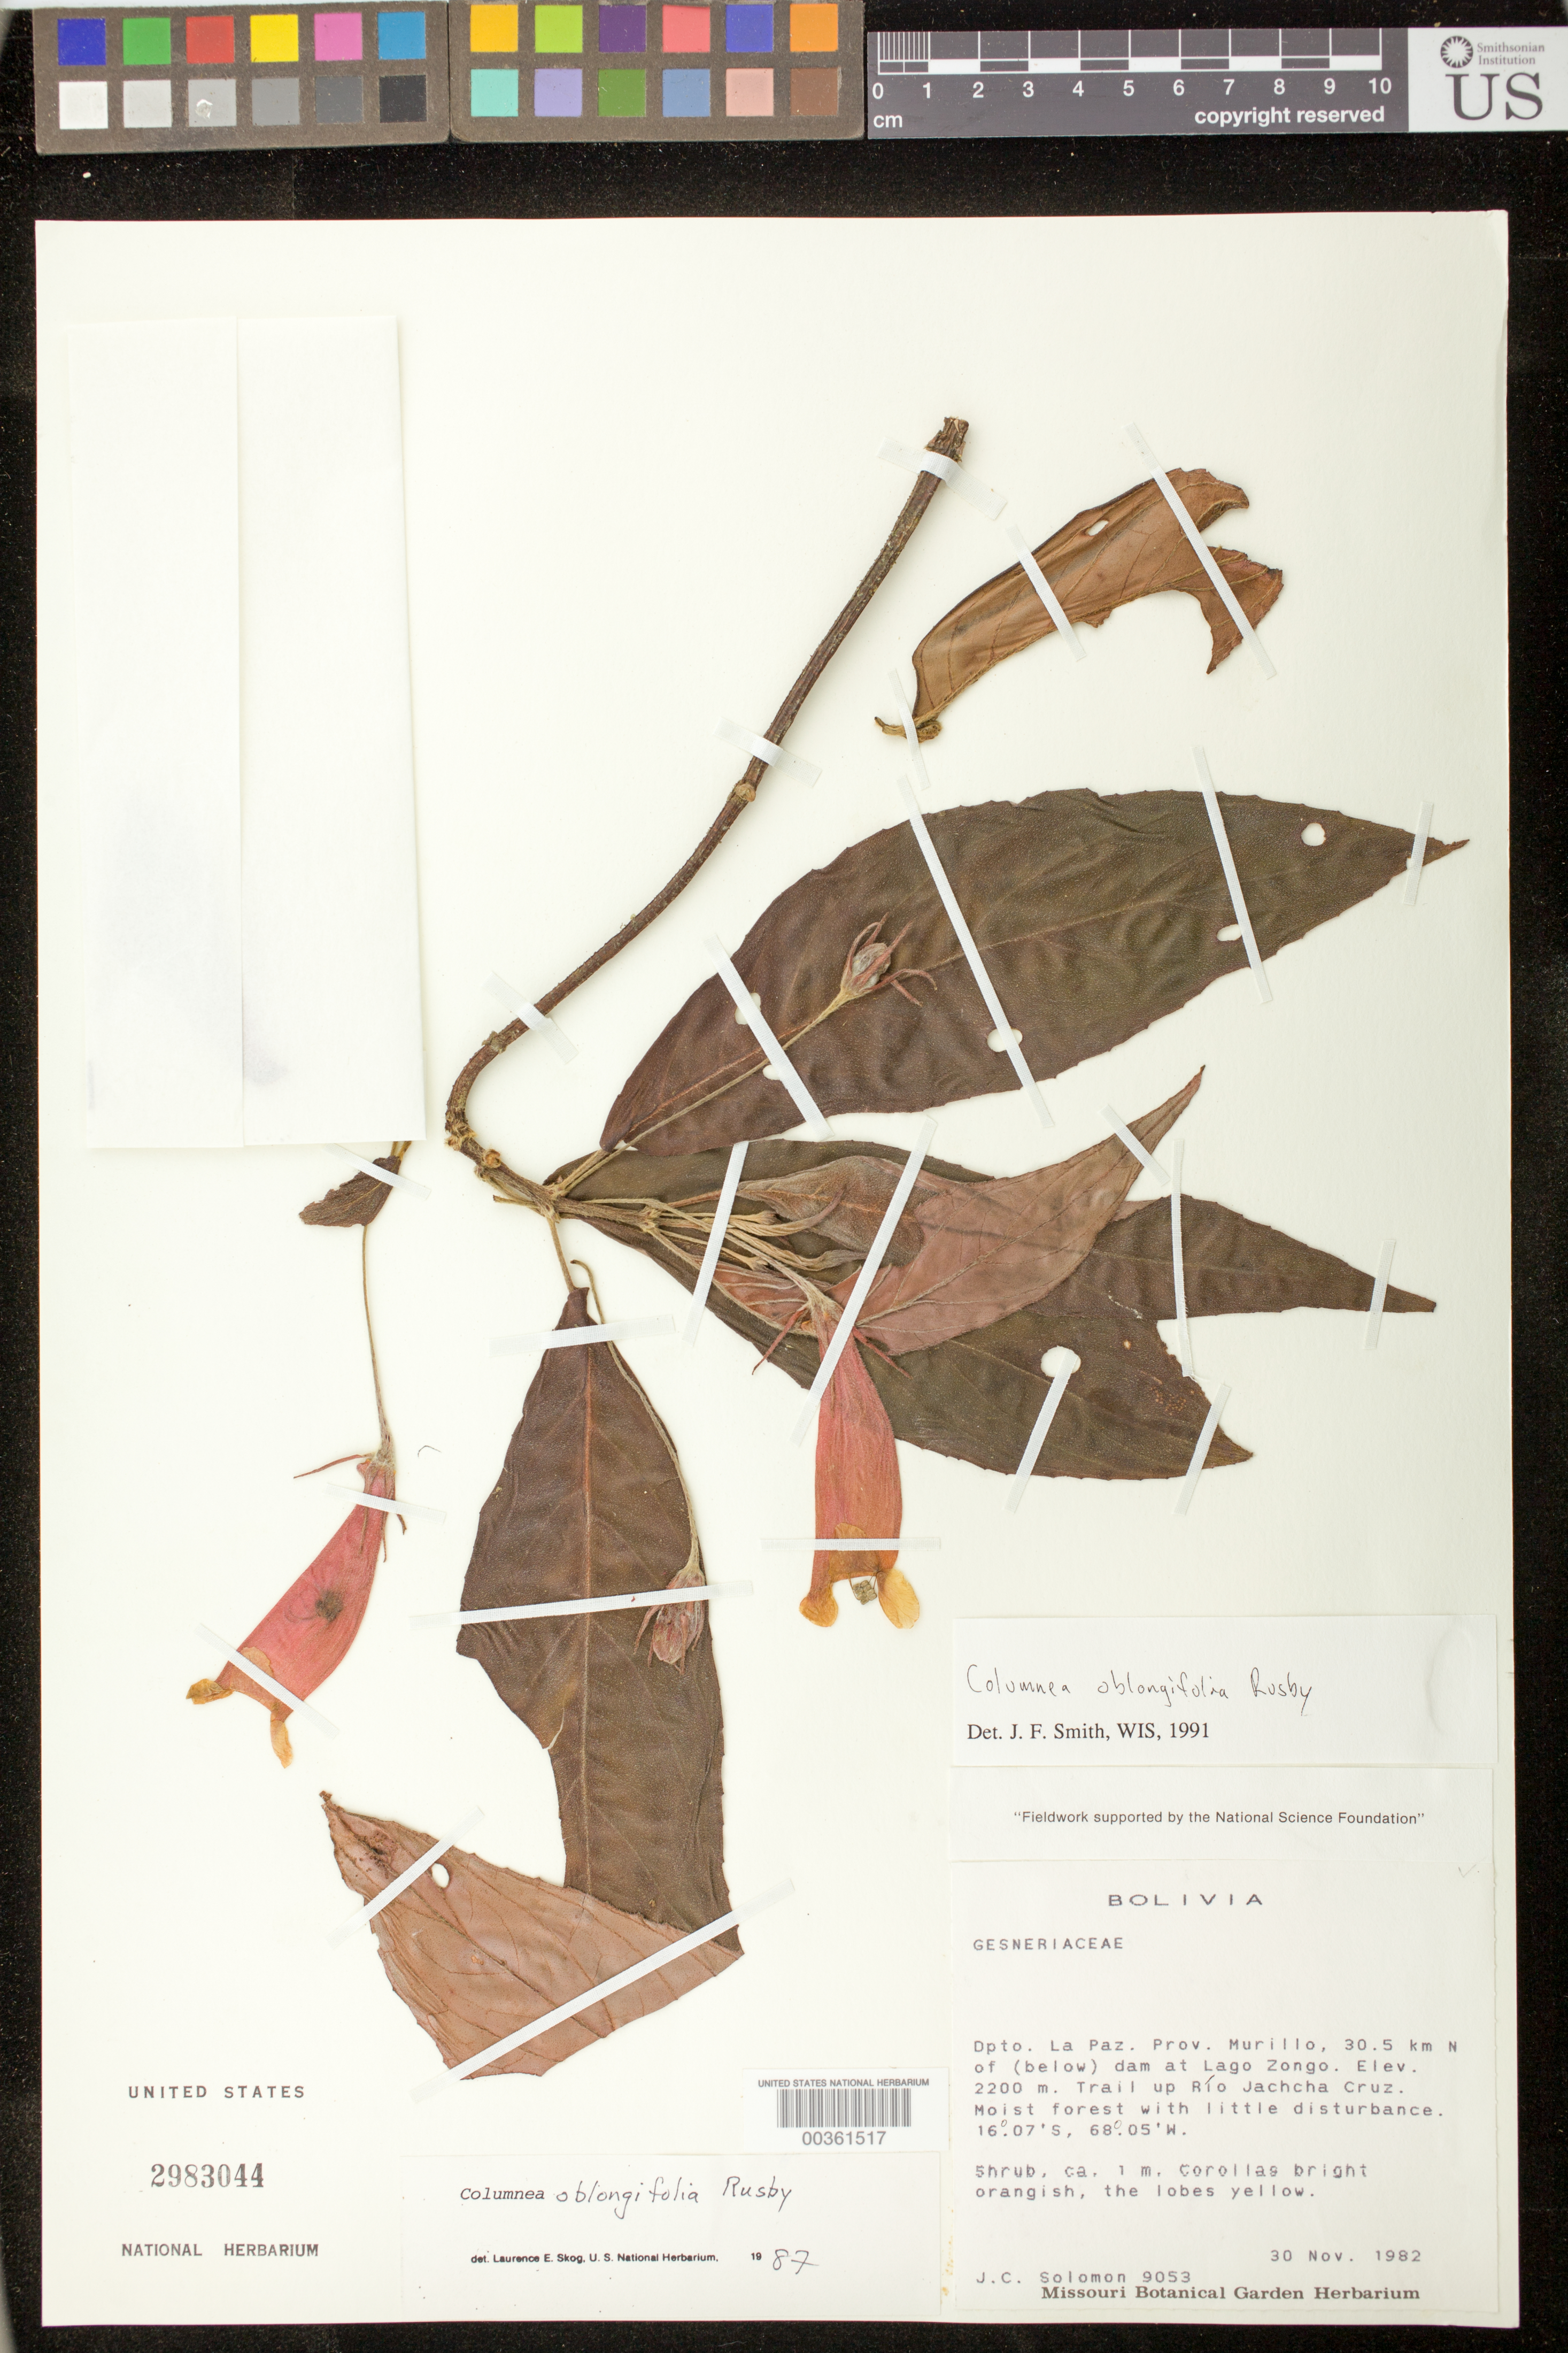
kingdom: Plantae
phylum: Tracheophyta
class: Magnoliopsida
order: Lamiales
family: Gesneriaceae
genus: Columnea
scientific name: Columnea oblongifolia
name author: Rusby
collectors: J. C. Solomon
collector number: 9053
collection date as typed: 30 Nov 1982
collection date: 1982-11-30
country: Bolivia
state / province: La Paz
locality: Prov. Murillo, 30.5 km N of (below) dam at Lago Zongo, trail up Rio Jachcaha Cruz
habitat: Moist forest with little disturbance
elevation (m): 2200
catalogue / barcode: US 2983044